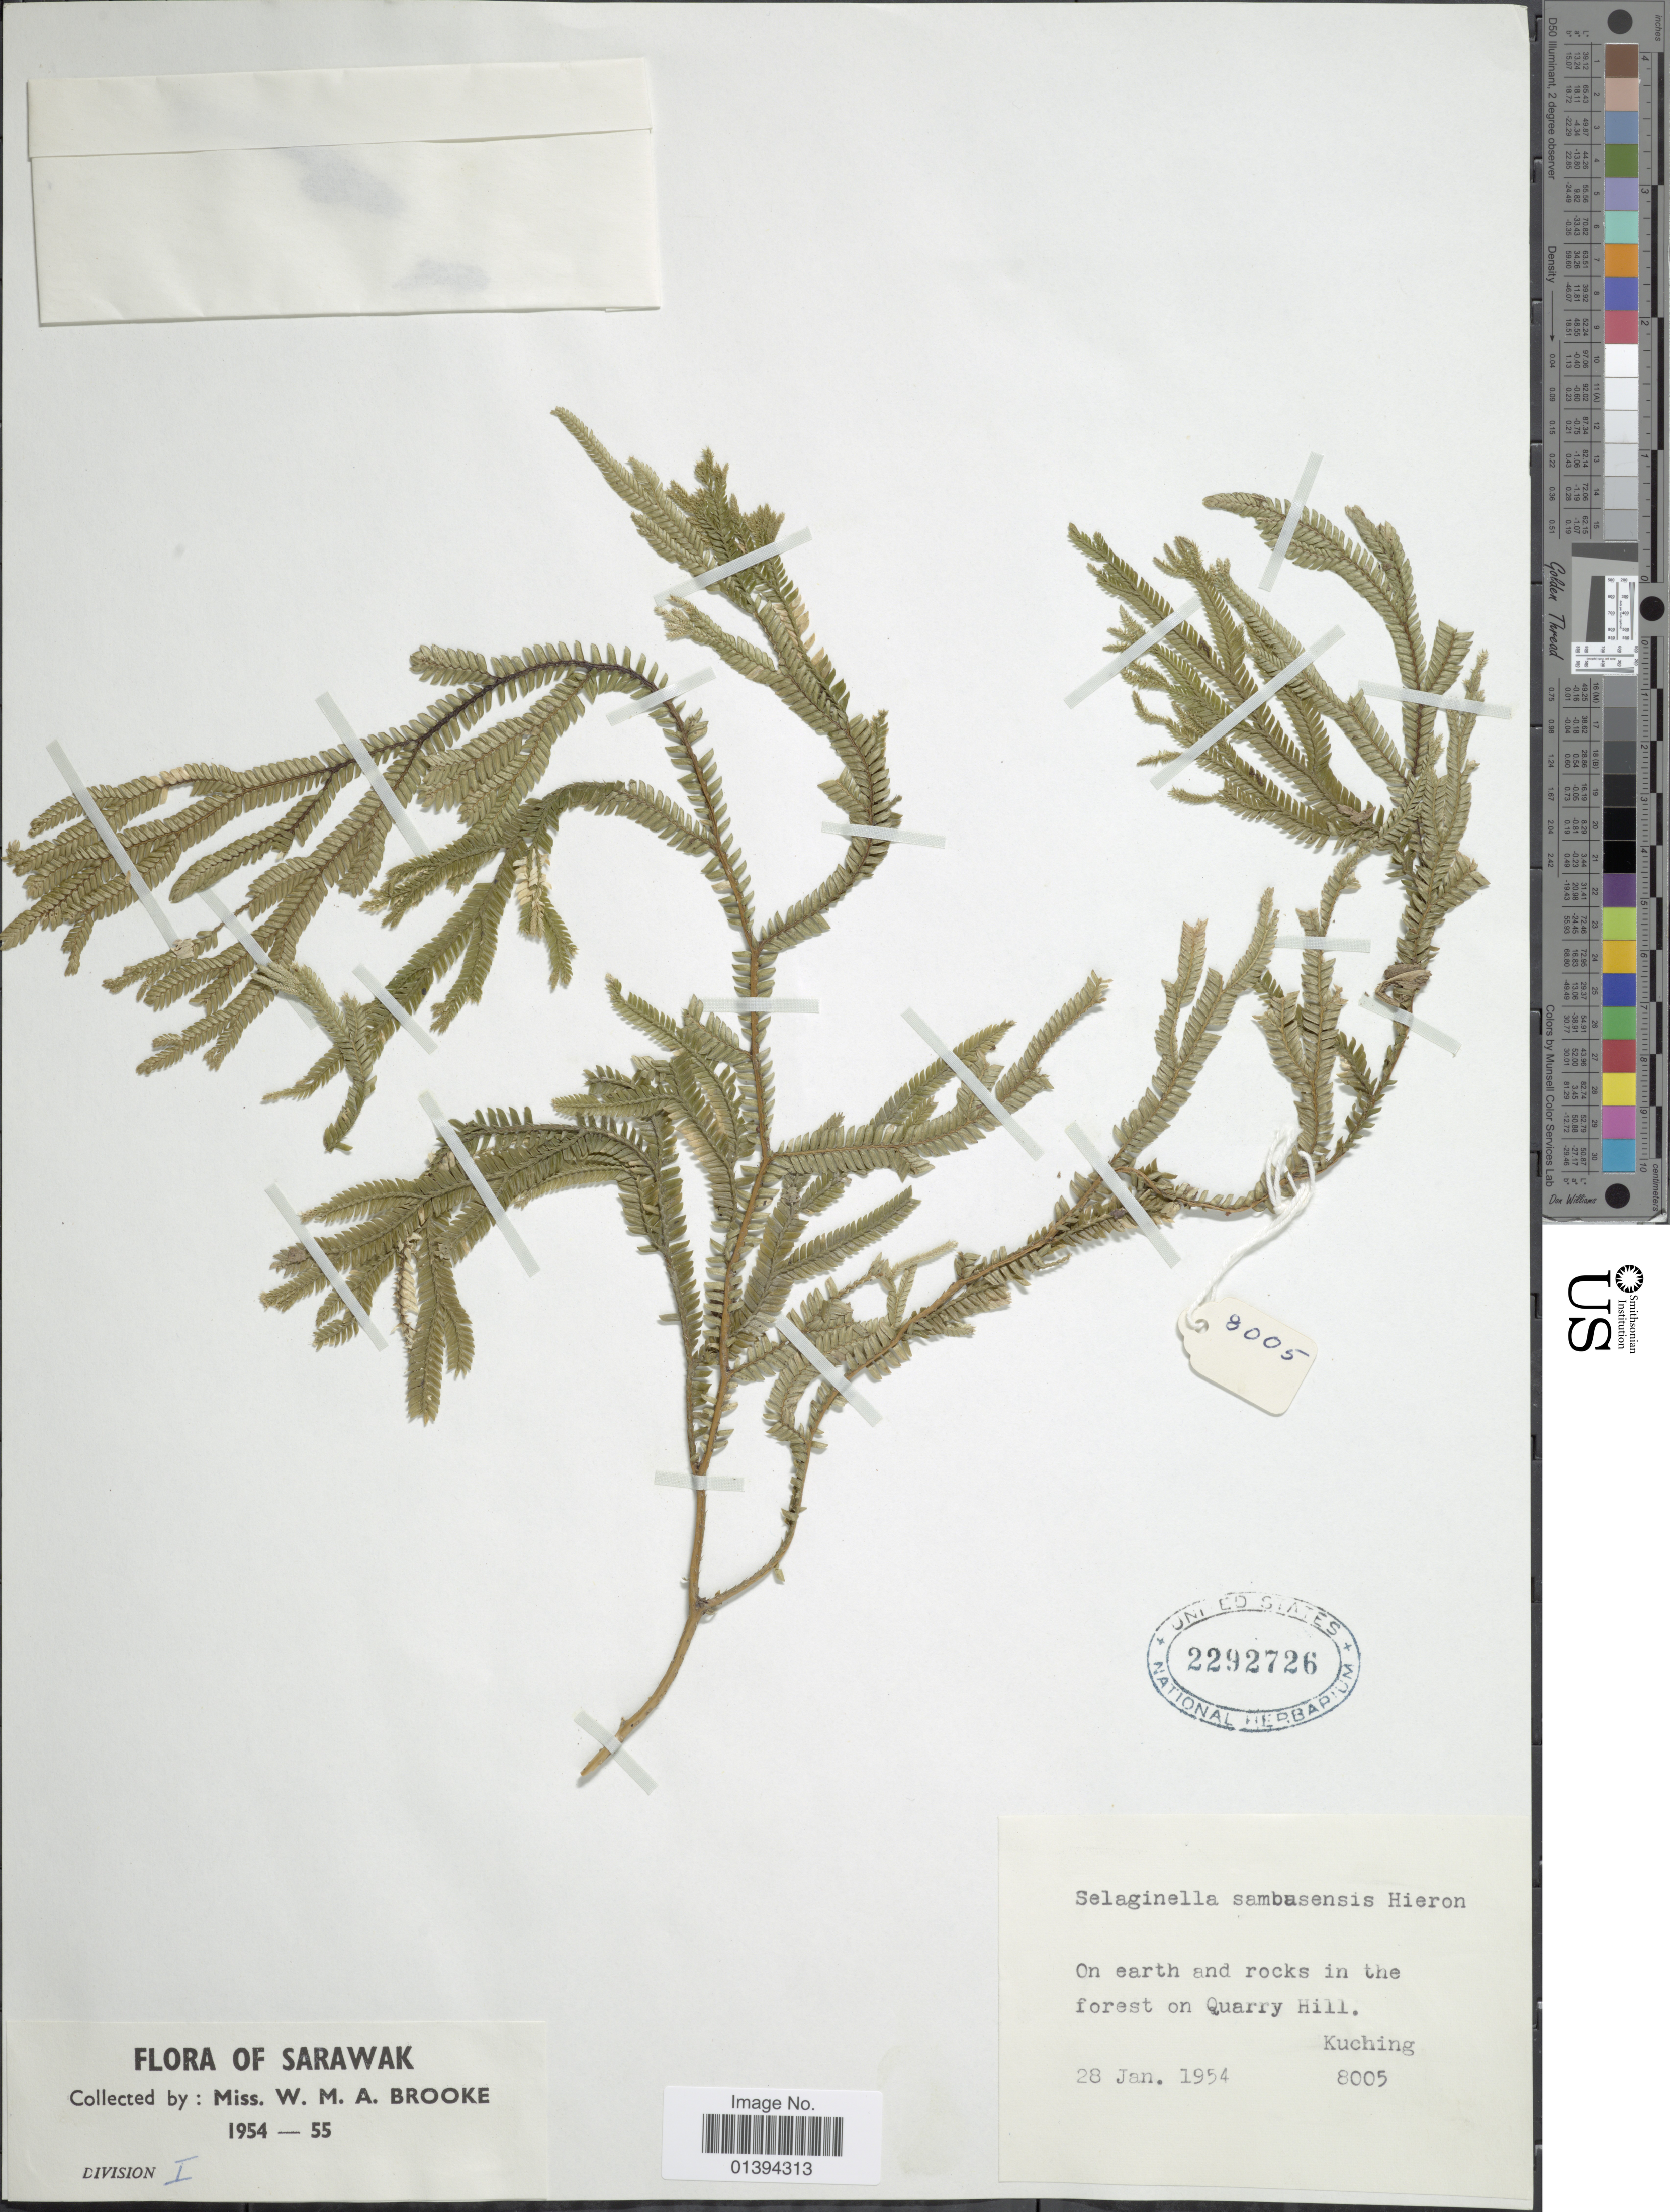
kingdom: Plantae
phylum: Tracheophyta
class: Lycopodiopsida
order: Selaginellales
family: Selaginellaceae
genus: Selaginella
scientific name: Selaginella sambasensis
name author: Hieron.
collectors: W. Brooke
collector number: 8005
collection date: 1954-01-28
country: Malaysia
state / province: Sarawak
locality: On earth and rocks in the forest on Quarry hill, Kuching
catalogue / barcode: US 2292726